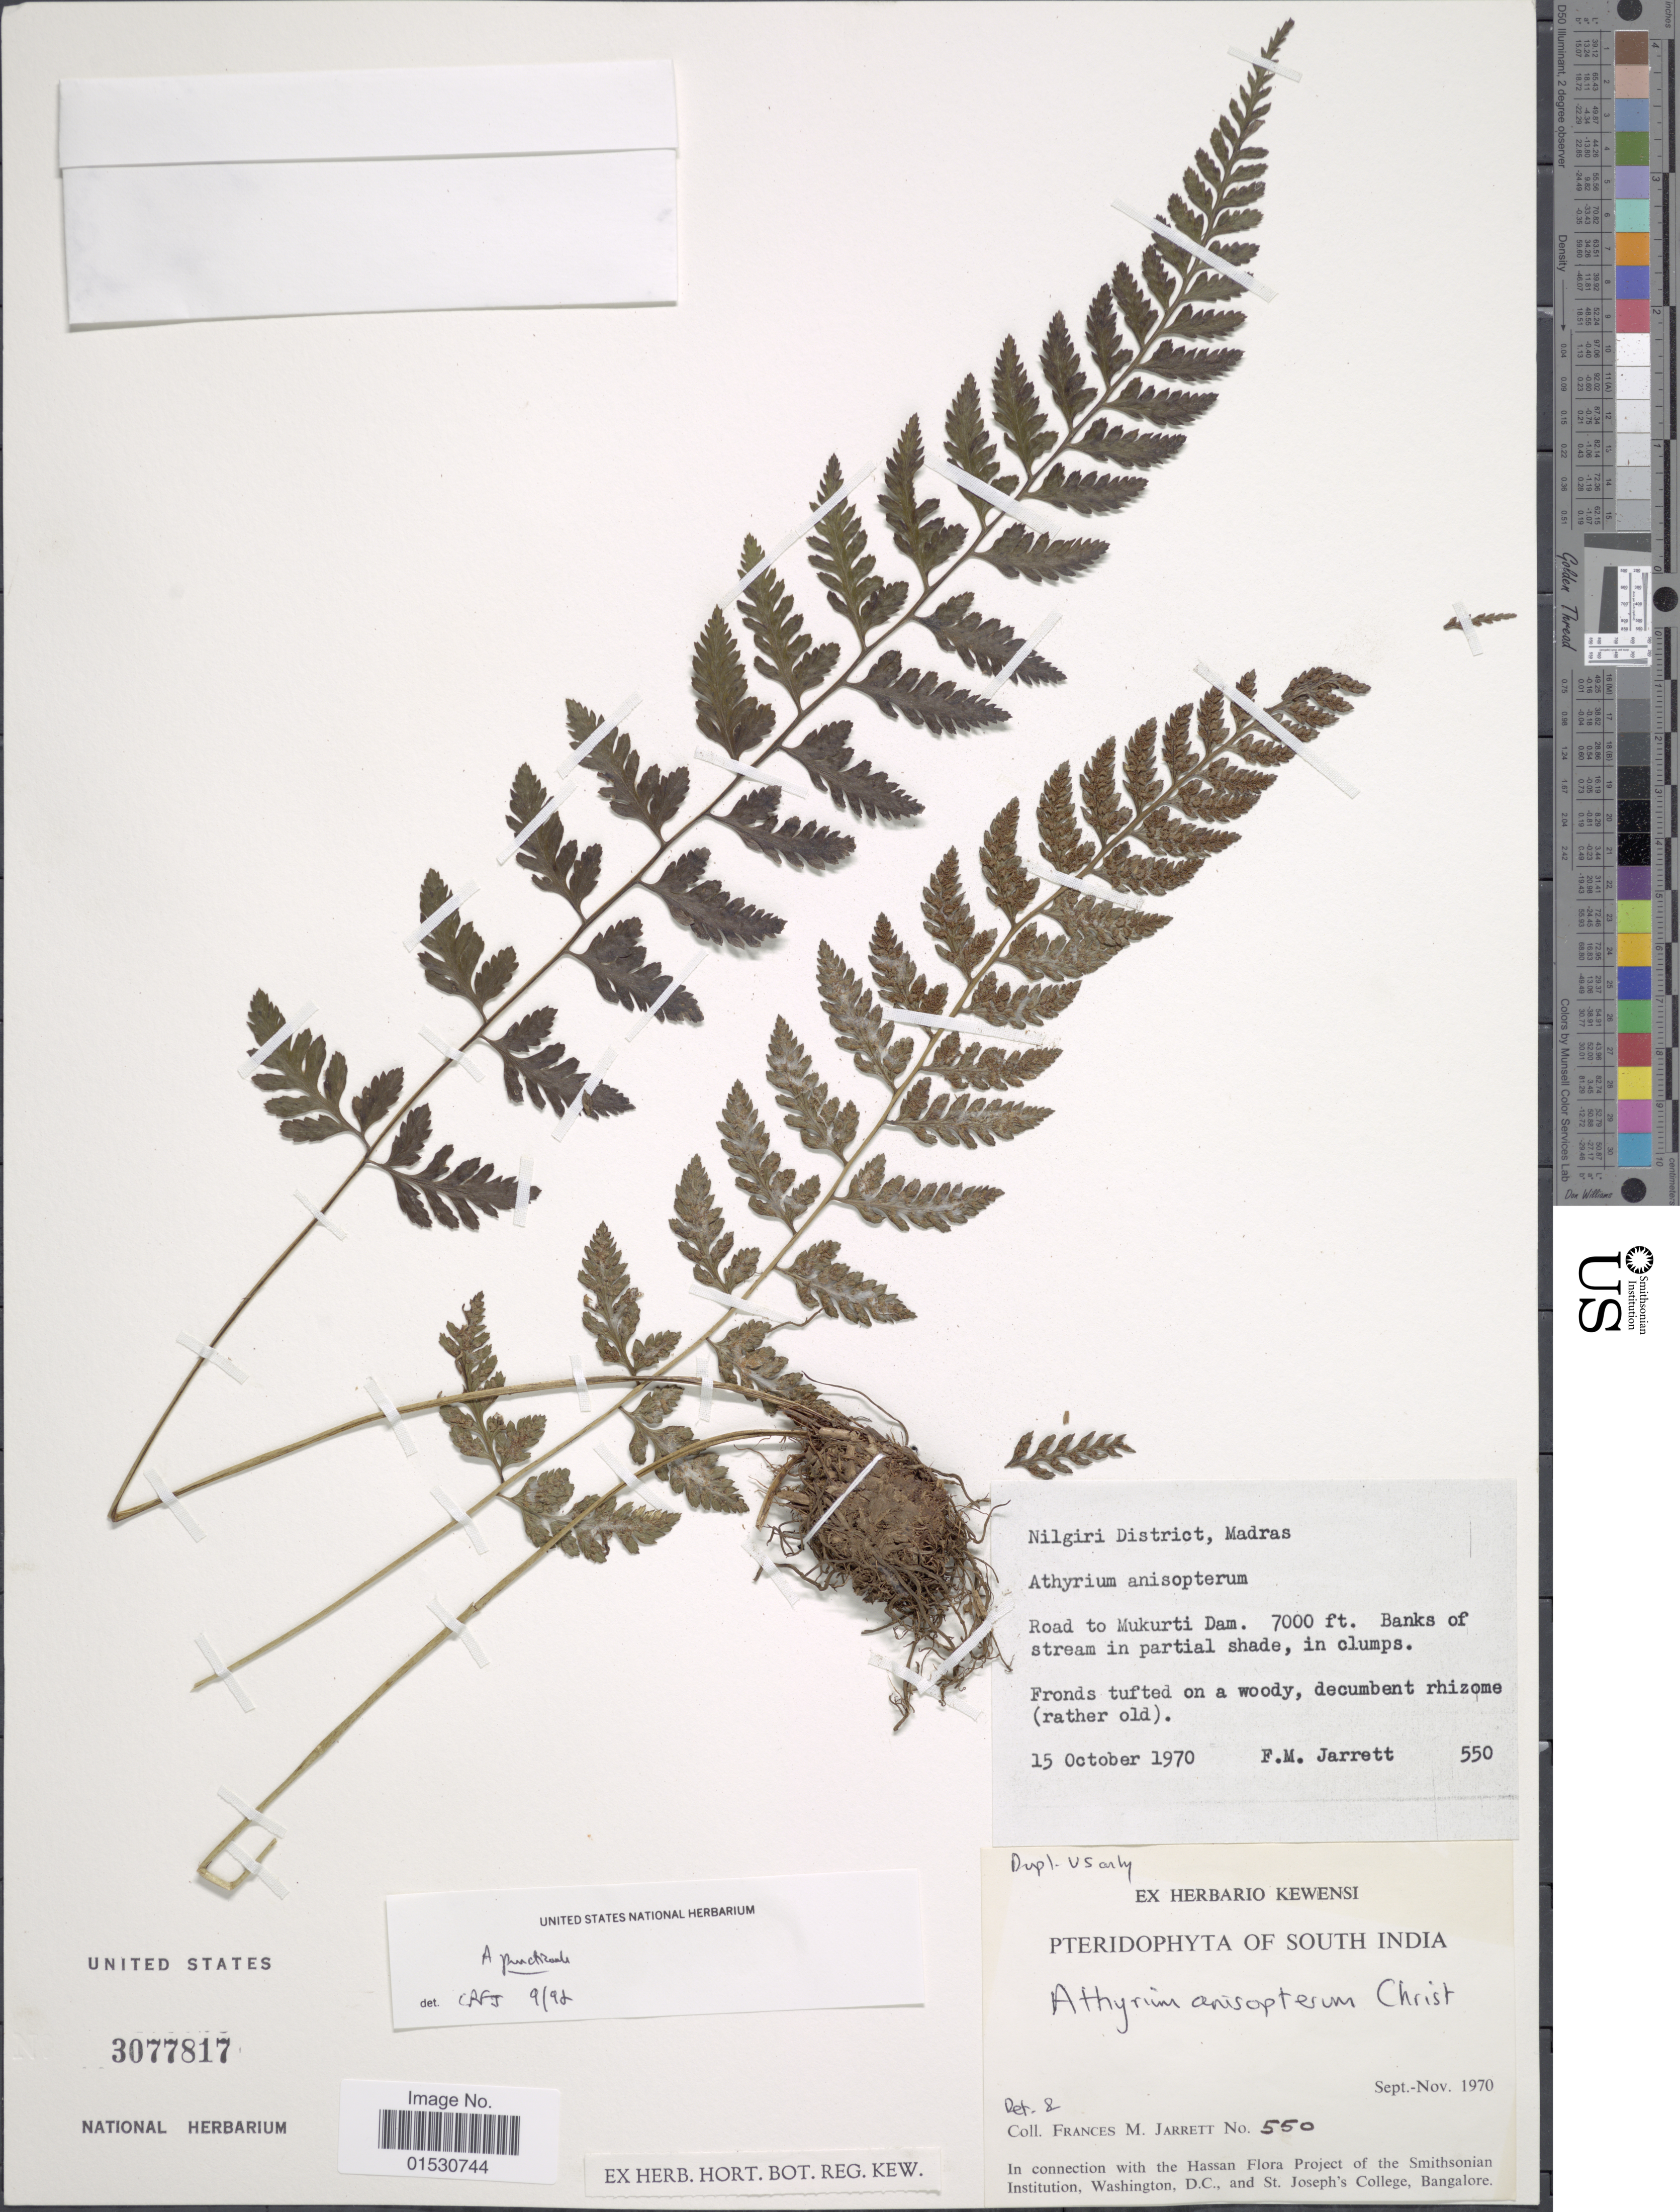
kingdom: Plantae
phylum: Tracheophyta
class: Polypodiopsida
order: Polypodiales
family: Athyriaceae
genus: Athyrium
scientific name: Athyrium macrocarpon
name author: Bedd.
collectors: F. M. Jarrett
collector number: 550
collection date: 1970-09/1970-11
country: India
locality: Nilgiri District, Madras, Road to Mukurti Dam, Banks of stream in partial shade, in clumps, South India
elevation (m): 2134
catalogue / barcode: US 3077817